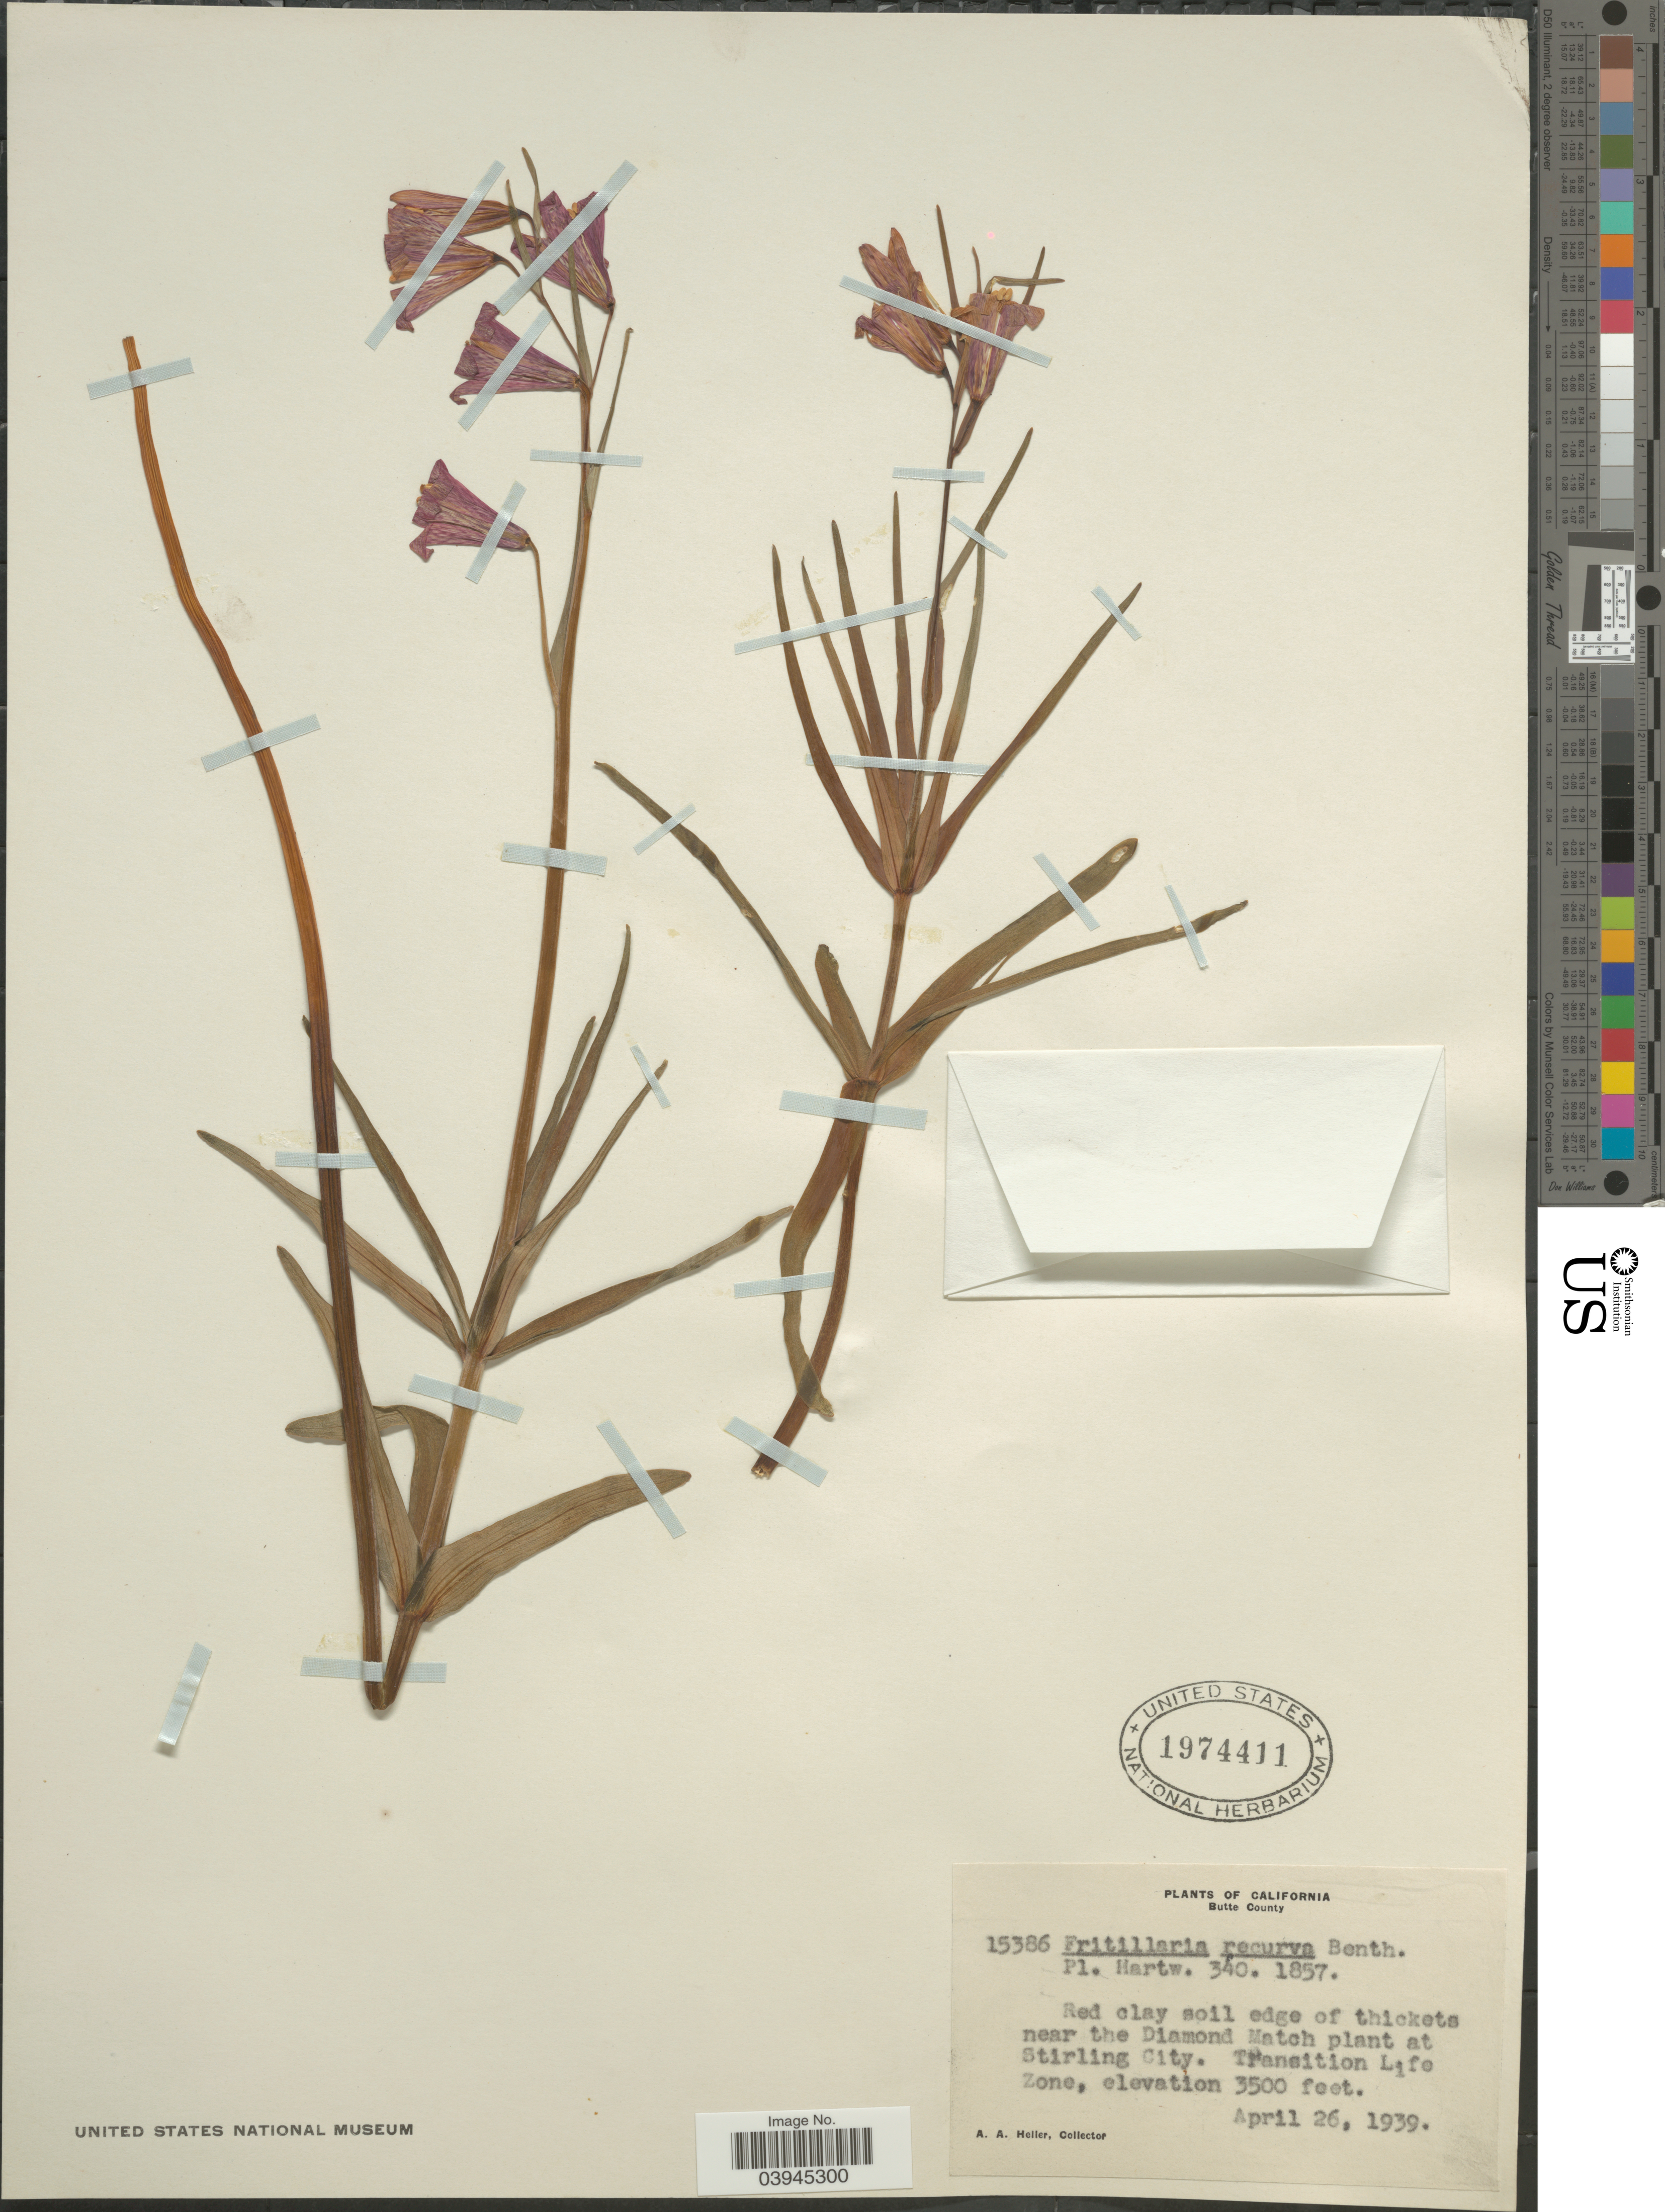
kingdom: Plantae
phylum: Tracheophyta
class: Liliopsida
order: Liliales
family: Liliaceae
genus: Fritillaria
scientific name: Fritillaria recurva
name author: Benth.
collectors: A. A. Heller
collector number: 15386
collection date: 1939-04-26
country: United States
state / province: California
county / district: Butte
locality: Butte County. Near the Diamond Match plant at Stirling City. Transition Life Zone.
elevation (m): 1067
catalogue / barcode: US 1974411